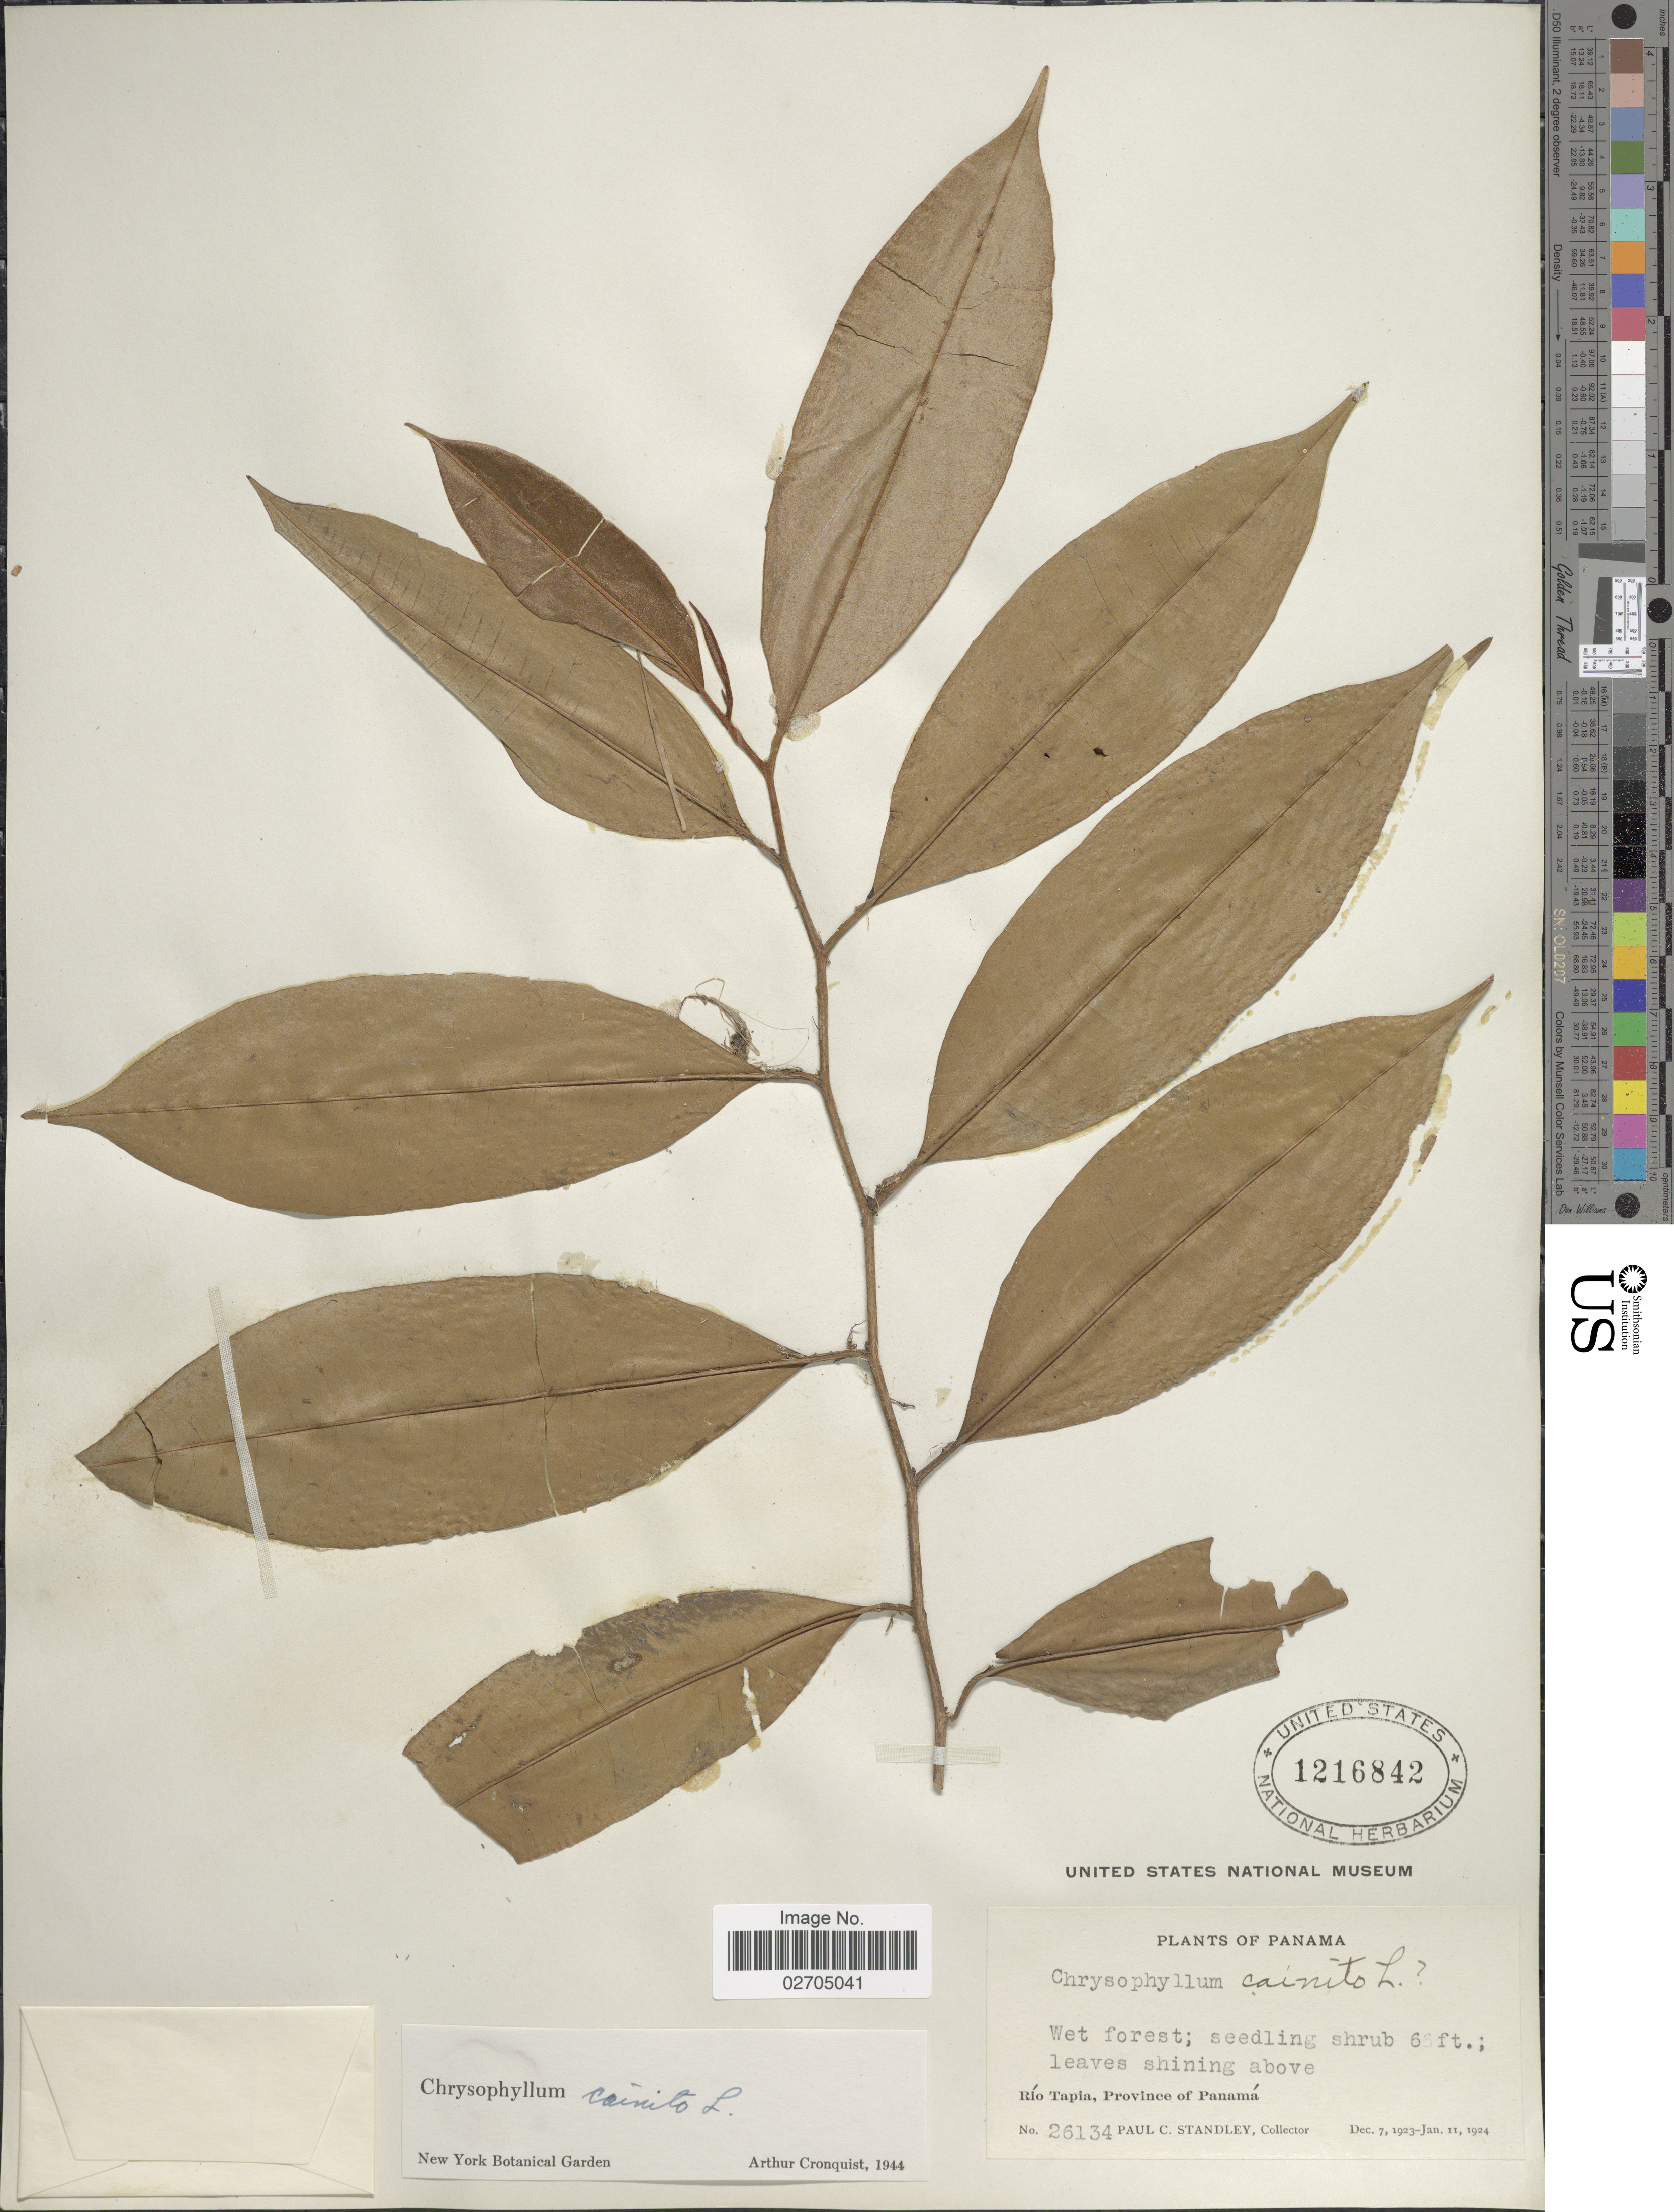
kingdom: Plantae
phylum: Tracheophyta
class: Magnoliopsida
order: Ericales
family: Sapotaceae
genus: Chrysophyllum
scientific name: Chrysophyllum cainito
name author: L.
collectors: P. C. Standley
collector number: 26134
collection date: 1923-12-07/1924-01-11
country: Panama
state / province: Panamá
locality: Rio Tapia.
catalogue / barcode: US 1216842